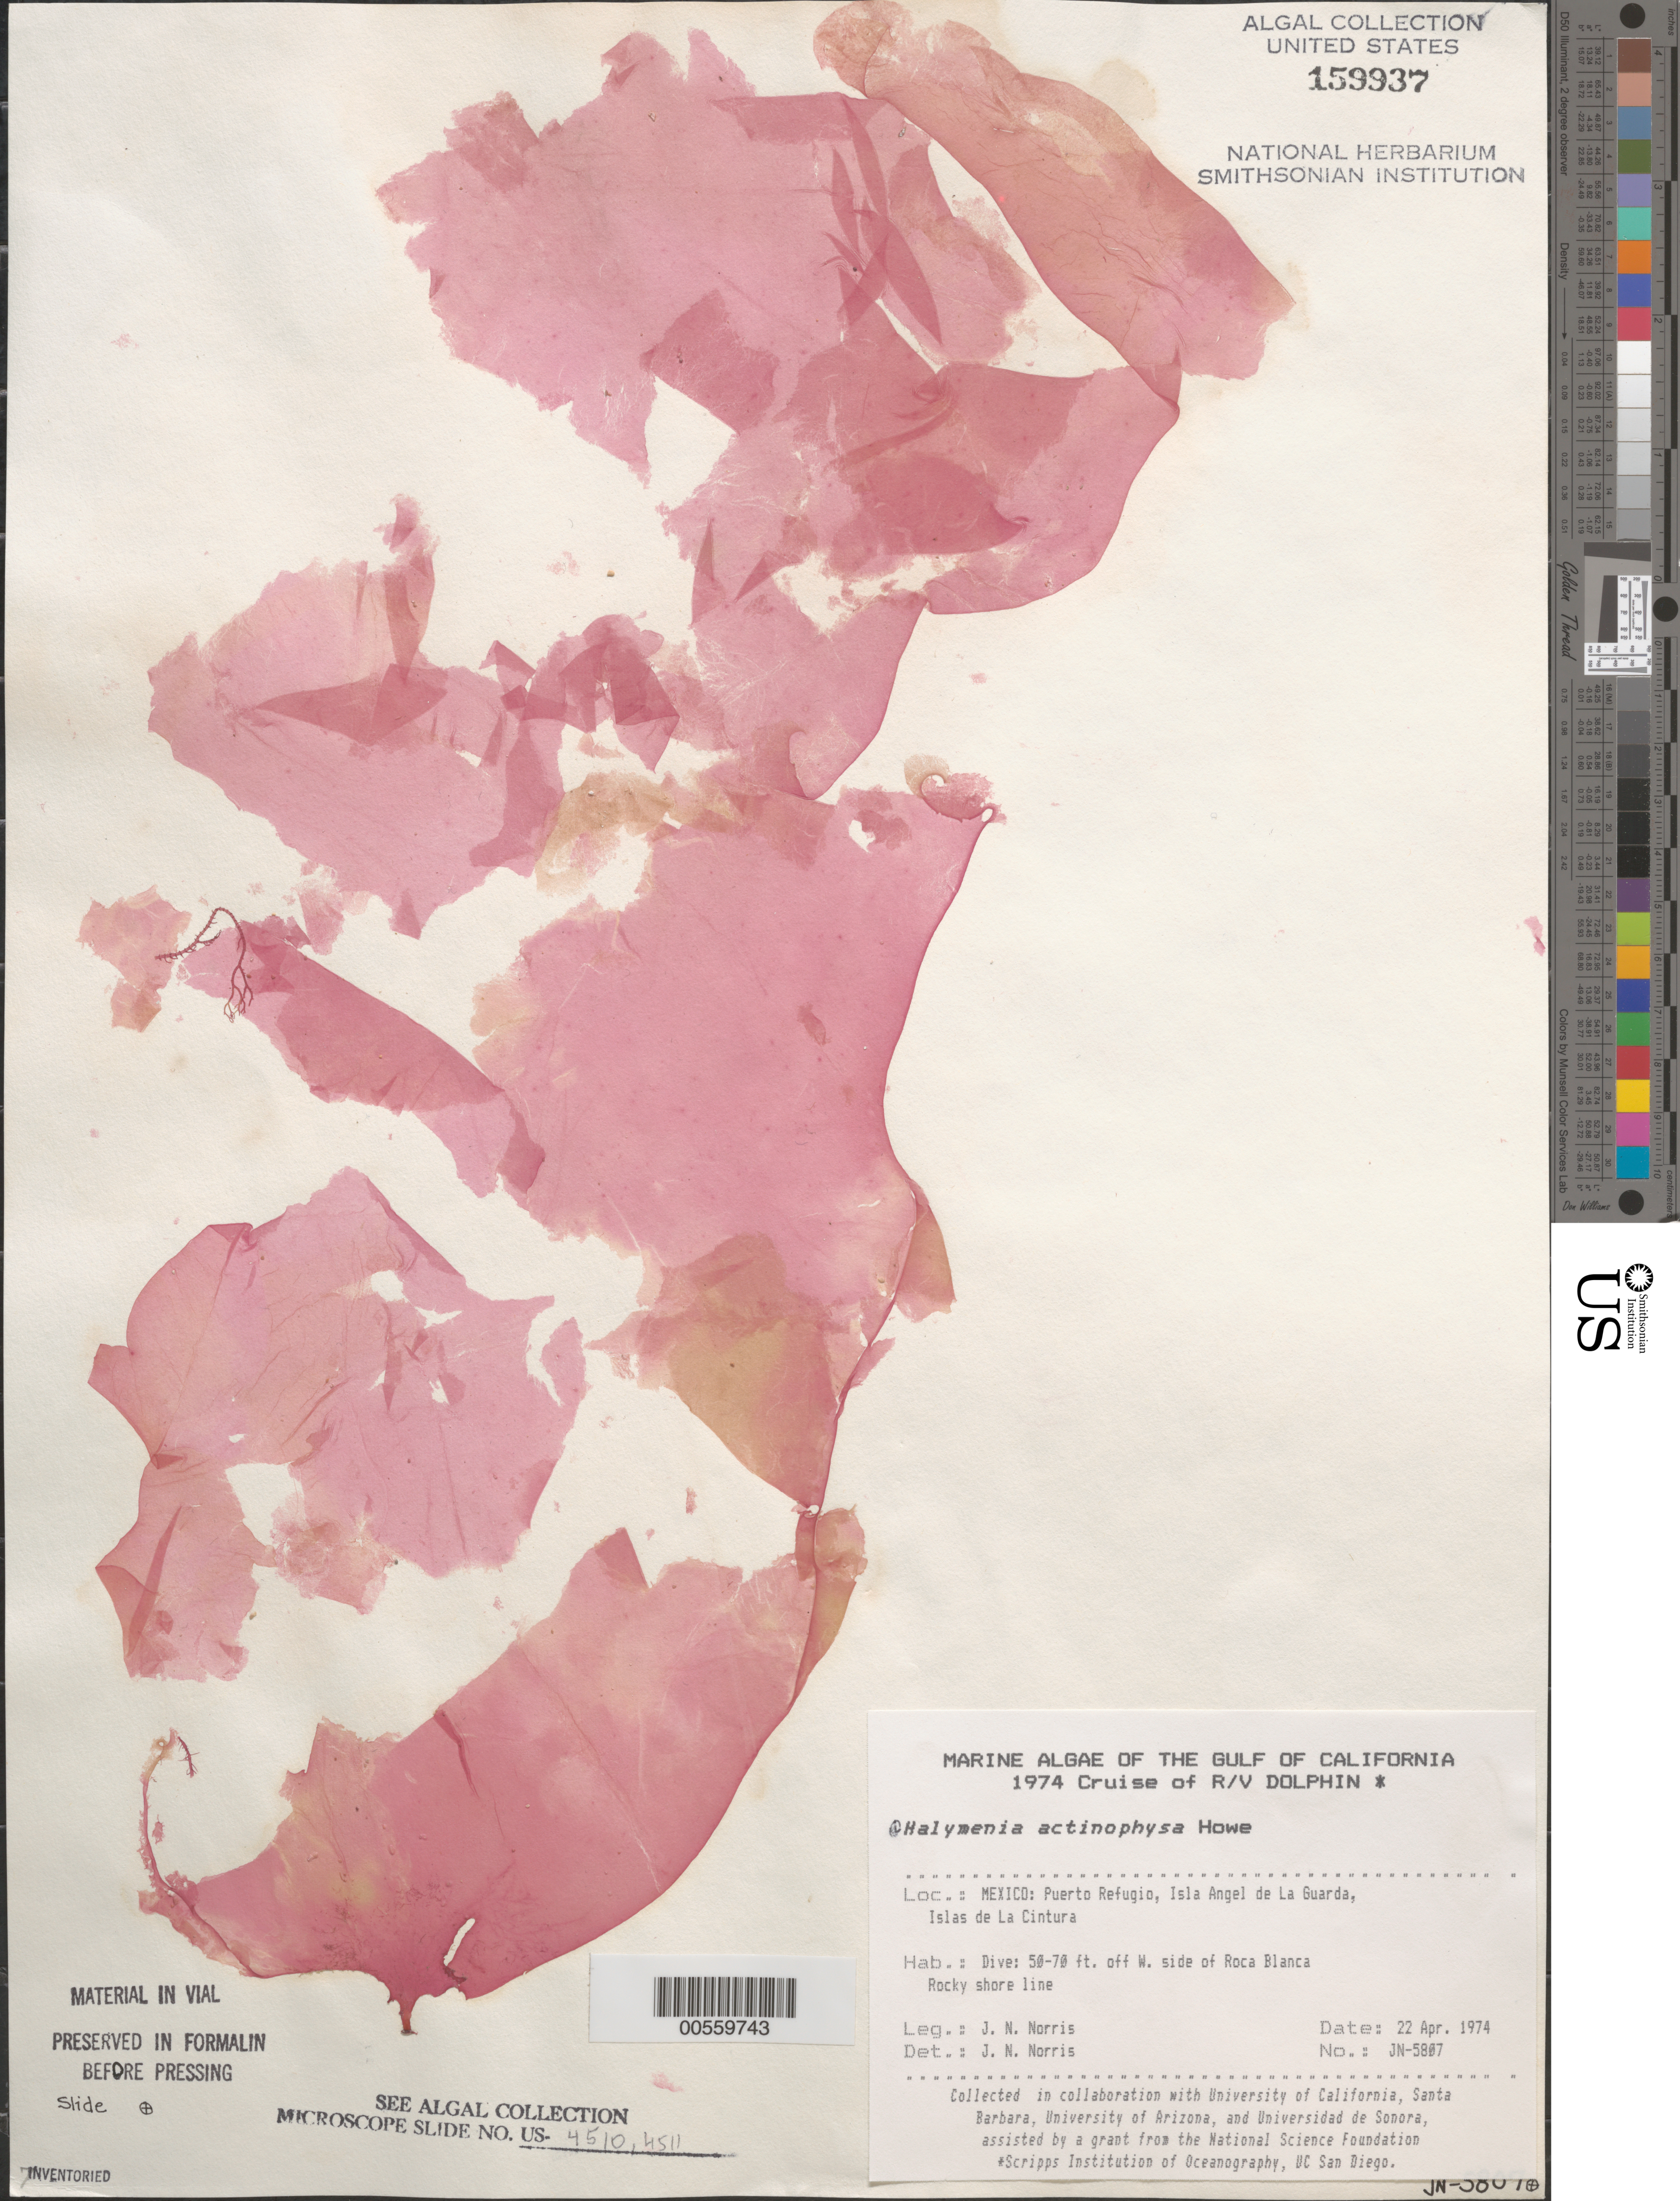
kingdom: Plantae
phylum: Rhodophyta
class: Florideophyceae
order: Halymeniales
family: Halymeniaceae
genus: Halymenia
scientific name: Halymenia actinophysa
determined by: Norris, James N.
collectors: J. N. Norris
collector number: JN-5807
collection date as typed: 22 Apr 1974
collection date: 1974-04-22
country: Mexico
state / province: Baja California Norte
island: Isla Angel de la Guarda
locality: Roca Blanca, Puerto Refugio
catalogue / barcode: US 159937